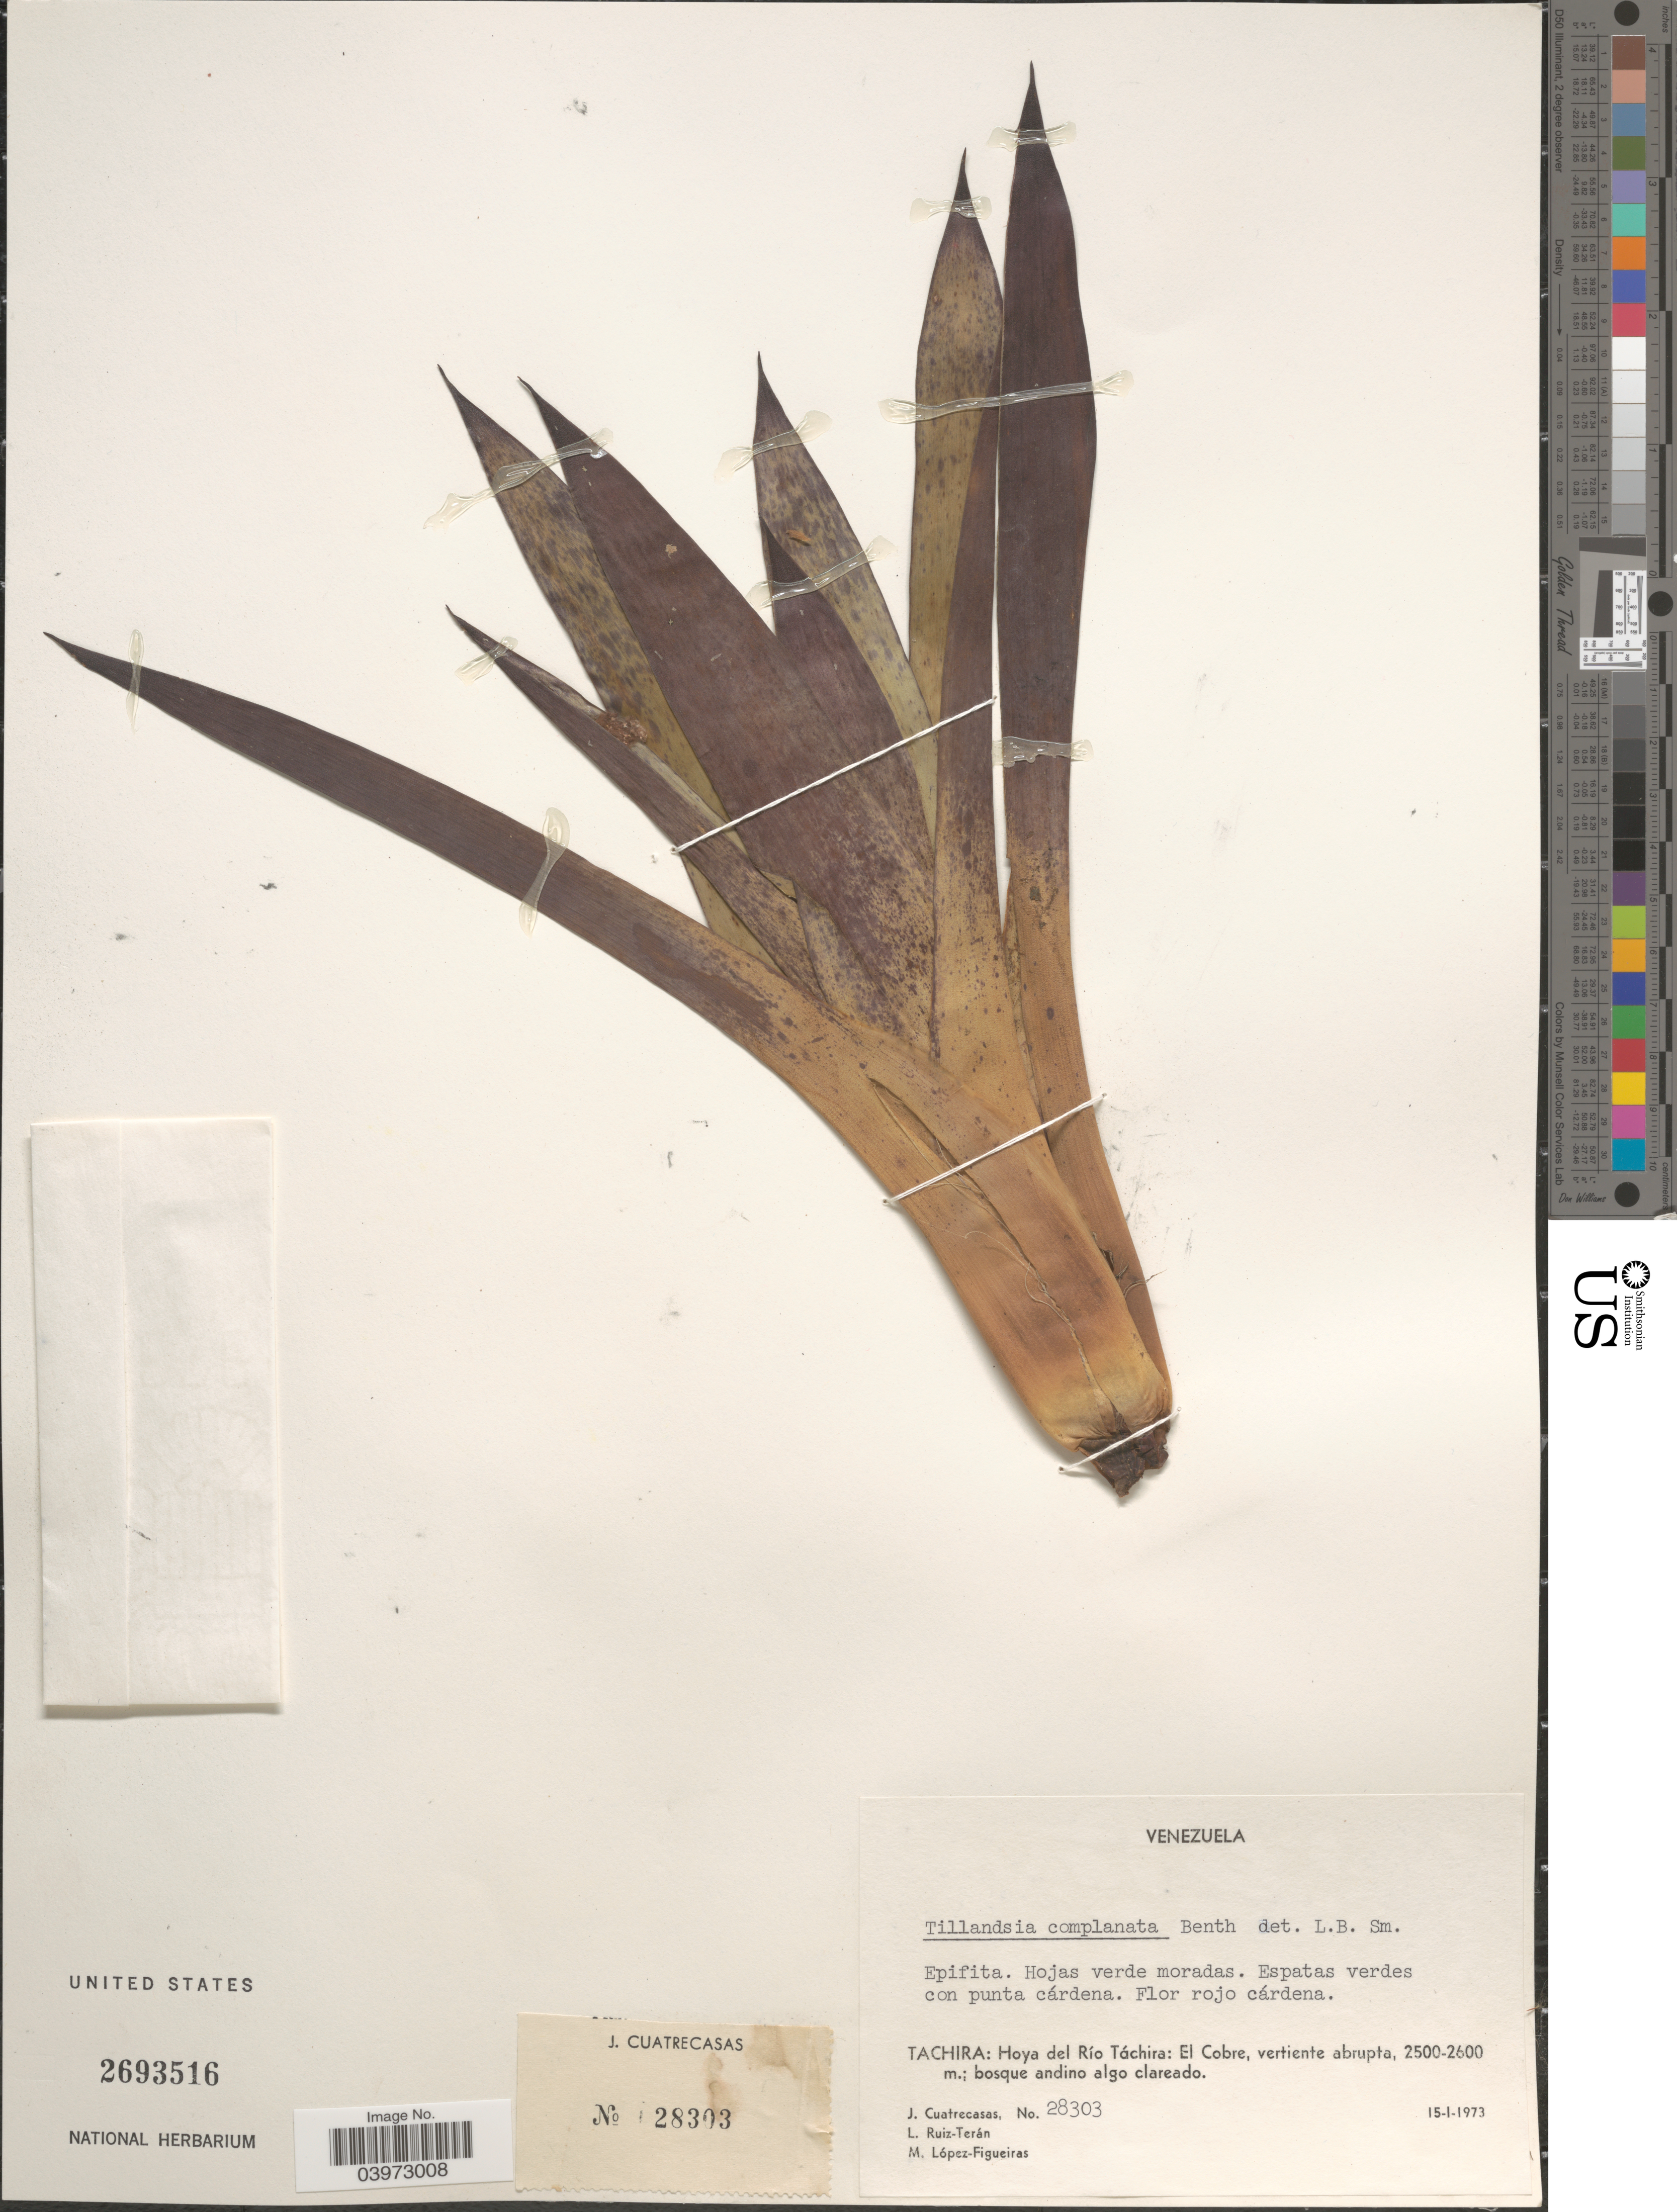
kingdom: Plantae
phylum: Tracheophyta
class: Liliopsida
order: Poales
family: Bromeliaceae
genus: Tillandsia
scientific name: Tillandsia complanata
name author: Benth.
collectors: J. Cuatrecasas, L. E. Ruíz-Terán & M. López Figueiras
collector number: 28303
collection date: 1973-01-15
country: Venezuela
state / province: Tachira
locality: Hoya del Río Táchira: El Cobre, vertiente abrupta.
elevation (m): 2500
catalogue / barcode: US 2693516